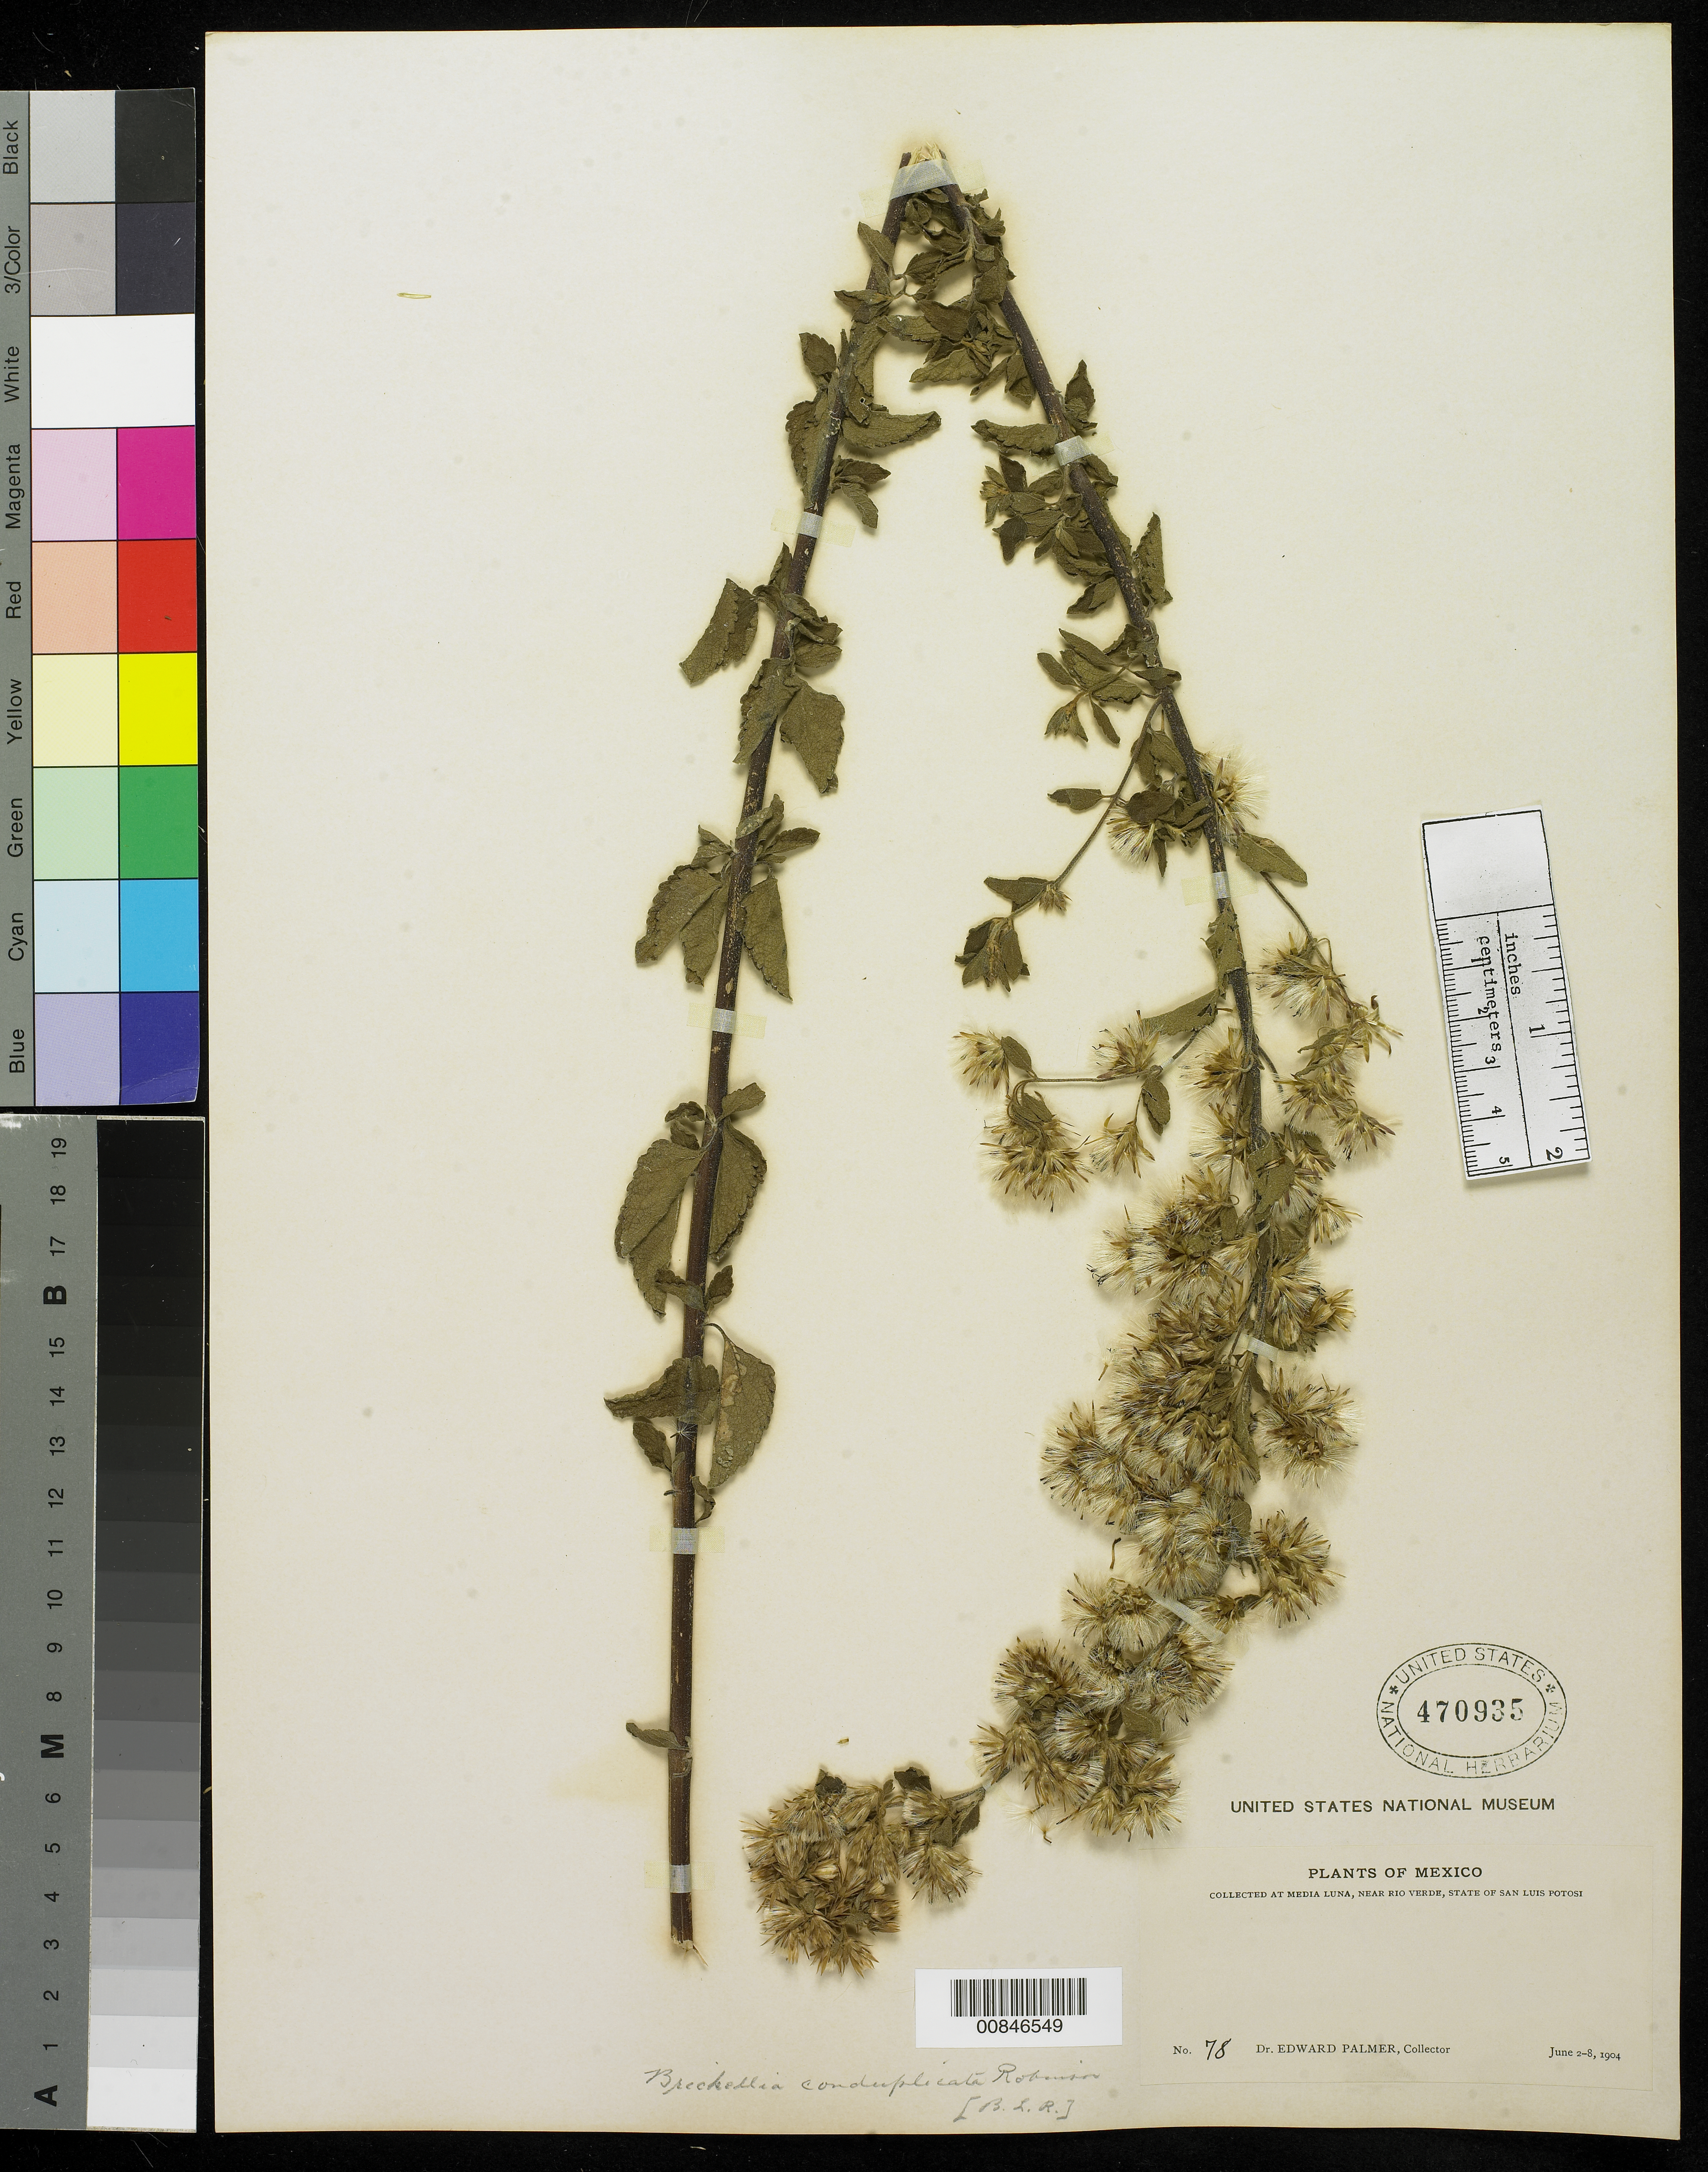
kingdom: Plantae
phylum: Tracheophyta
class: Magnoliopsida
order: Asterales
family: Asteraceae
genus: Brickellia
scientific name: Brickellia conduplicata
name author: (B.L. Rob.) B.L. Rob.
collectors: E. Palmer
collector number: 78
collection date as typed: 02 Jun 1904 to 08 Jun 1904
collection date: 1904-06-02/1904-06-08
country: Mexico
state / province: San Luis Potosí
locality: Media Luna, near Río Verde, San Luis Potosí.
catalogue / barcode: US 470935